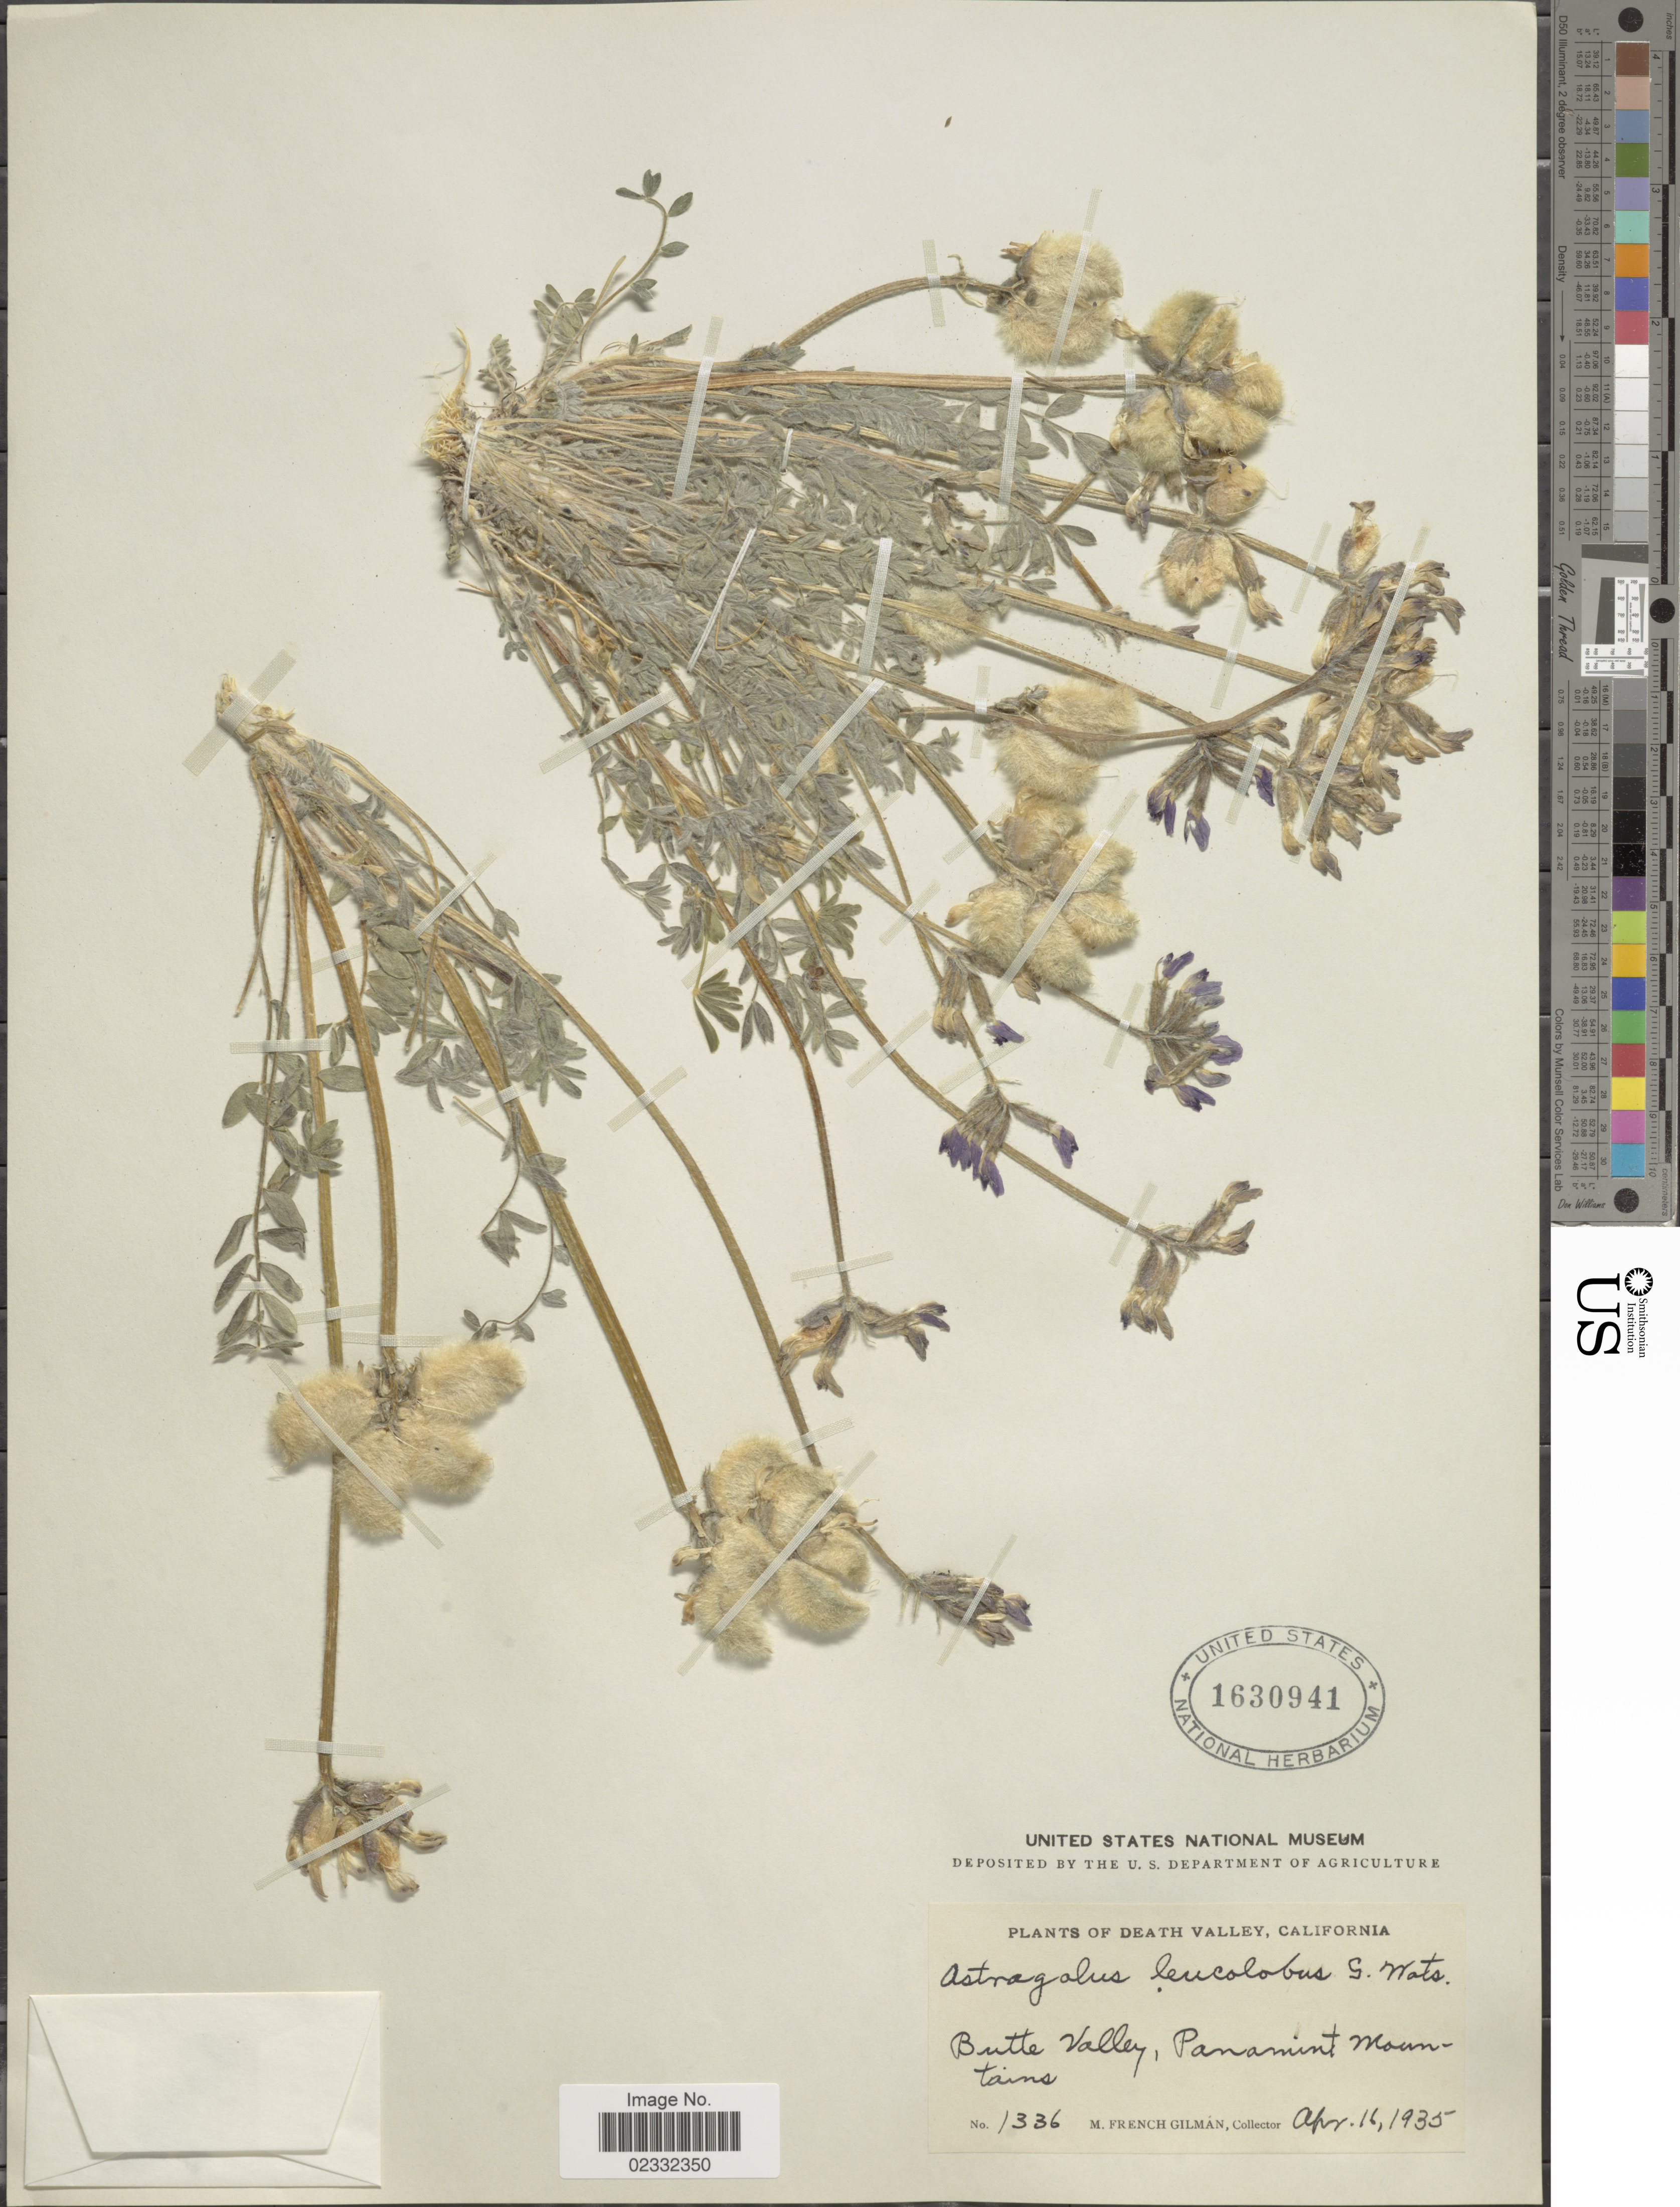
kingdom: Plantae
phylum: Tracheophyta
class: Magnoliopsida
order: Fabales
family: Fabaceae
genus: Astragalus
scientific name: Astragalus leucolobus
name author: S. Watson ex M.E. Jones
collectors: M. F. Gilman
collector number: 1336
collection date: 1935-04-16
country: United States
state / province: California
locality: Death Valley, Butte Valley, Panamint Mountains.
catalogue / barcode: US 1630941